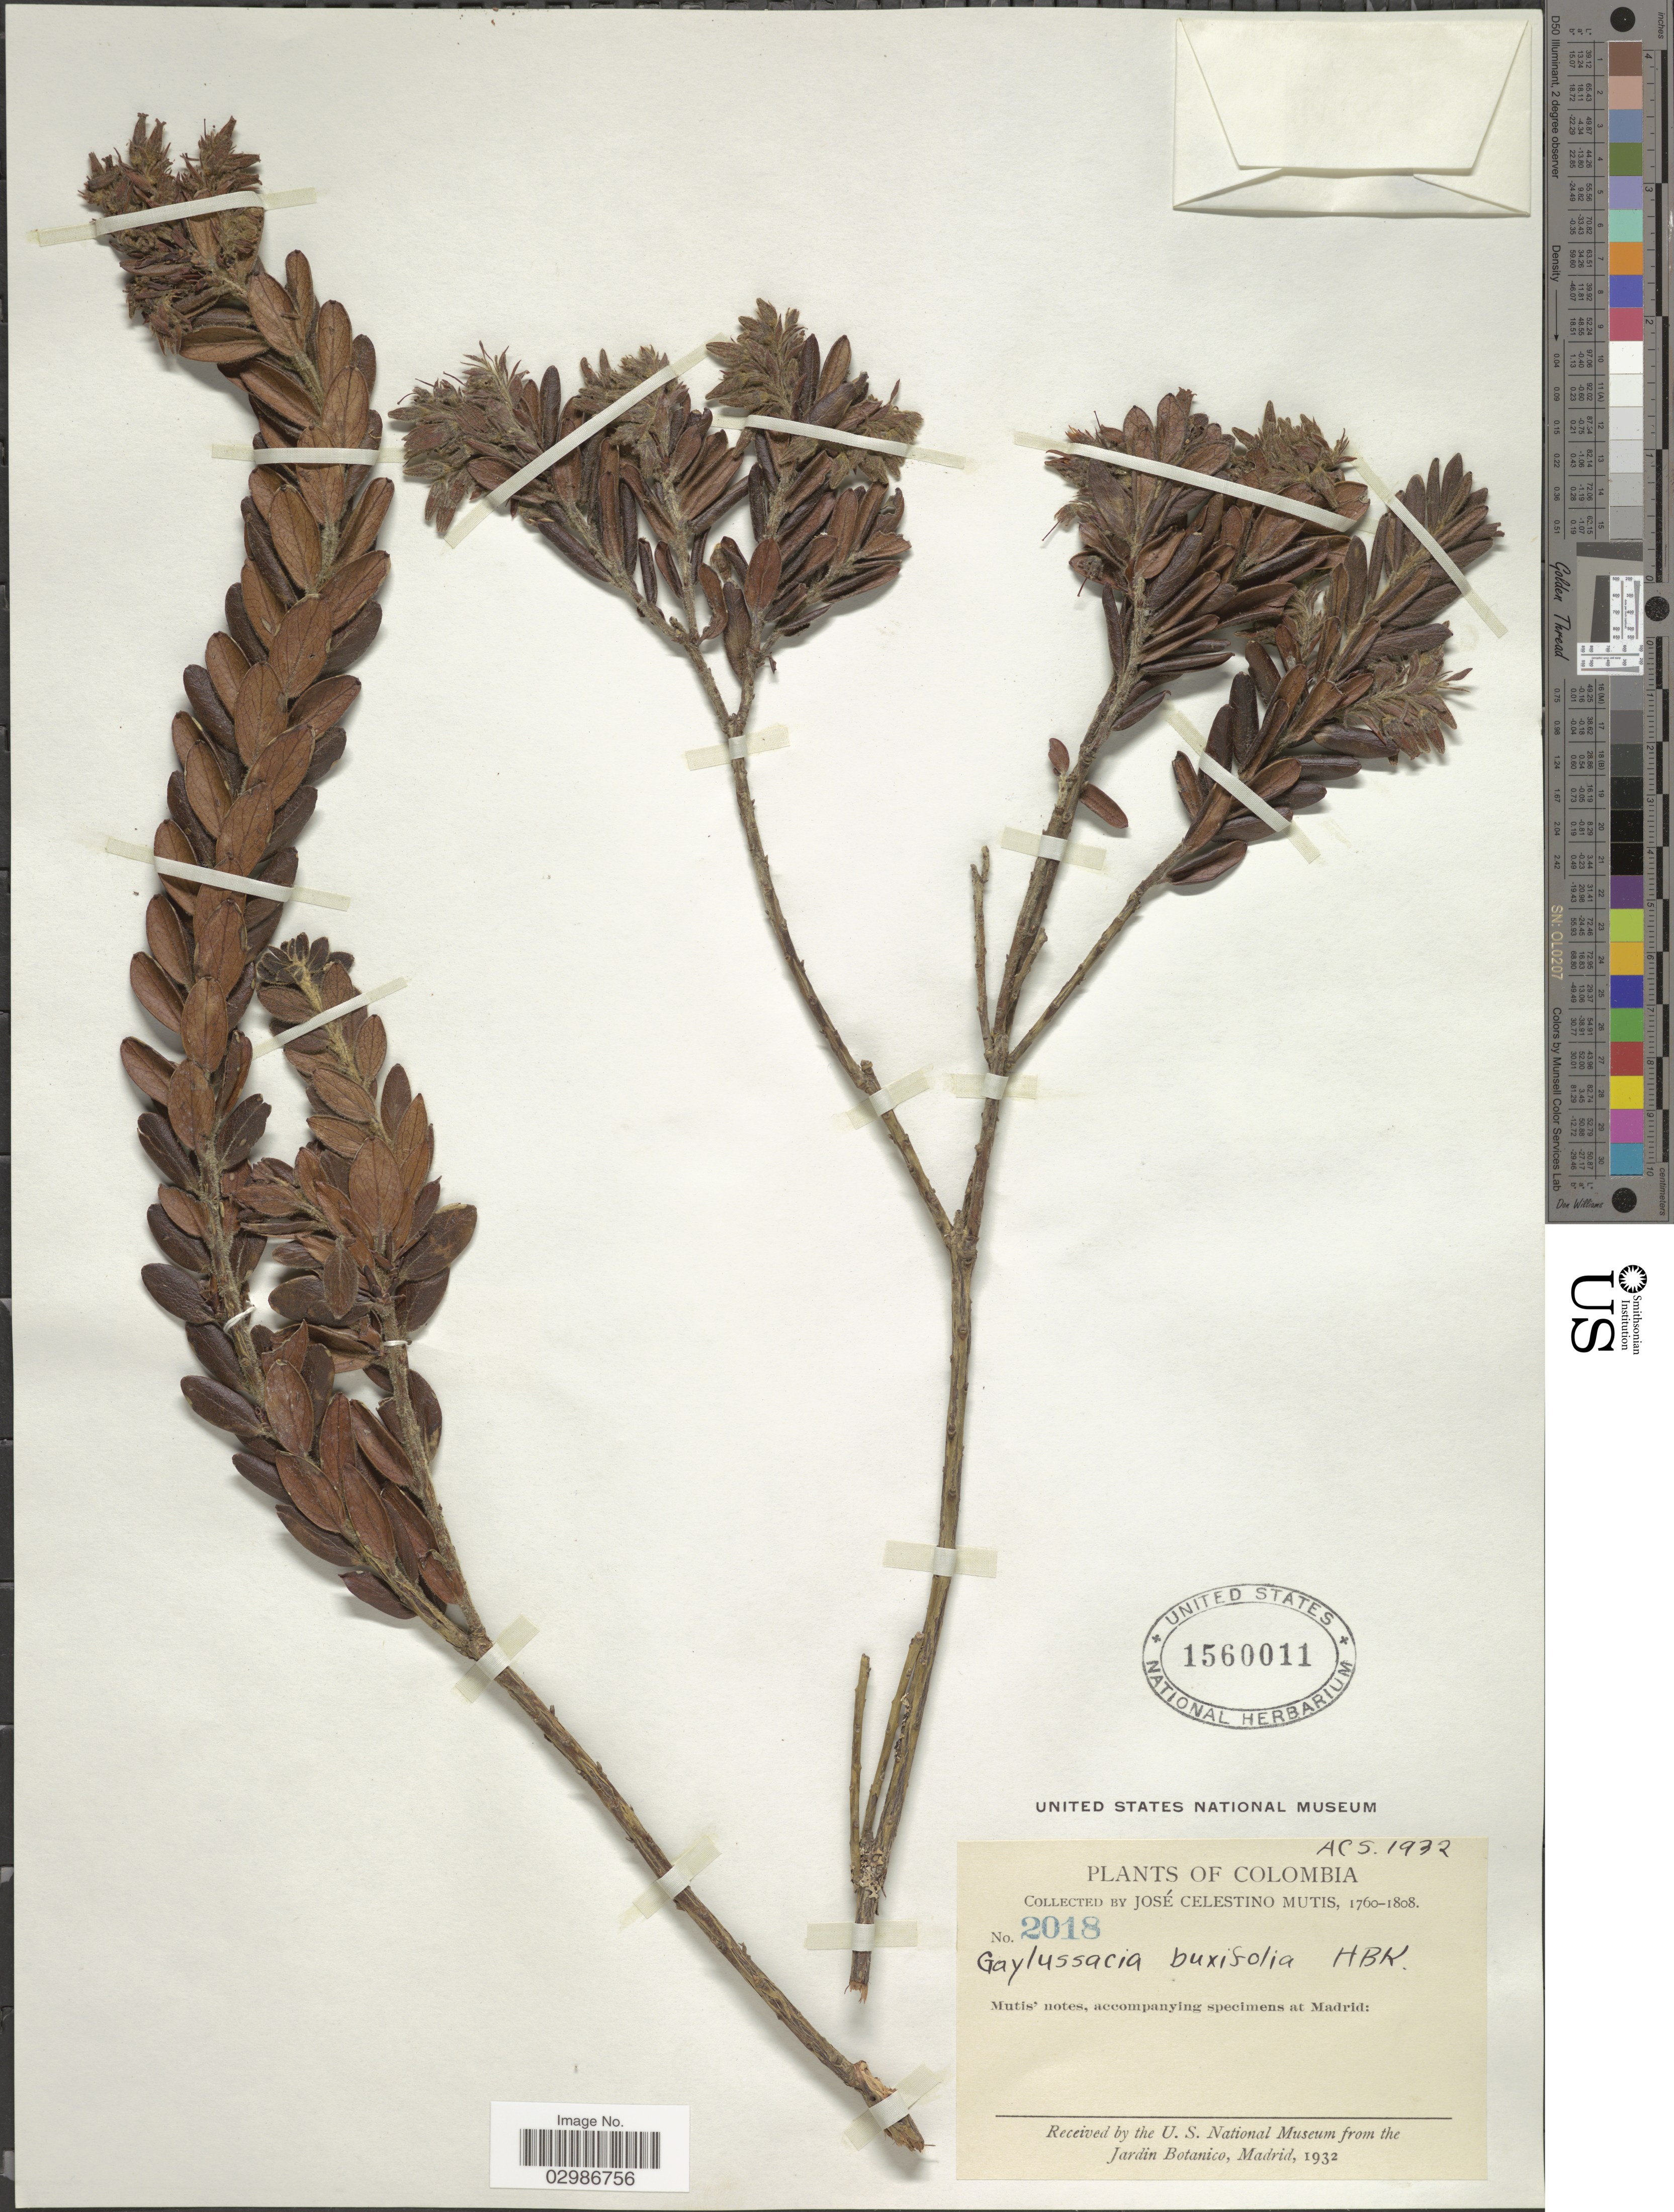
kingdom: Plantae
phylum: Tracheophyta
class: Magnoliopsida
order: Ericales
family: Ericaceae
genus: Gaylussacia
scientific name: Gaylussacia buxifolia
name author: Kunth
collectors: J. C. B. Mutis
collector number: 2018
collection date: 1760/1808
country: Colombia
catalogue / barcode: US 1560011